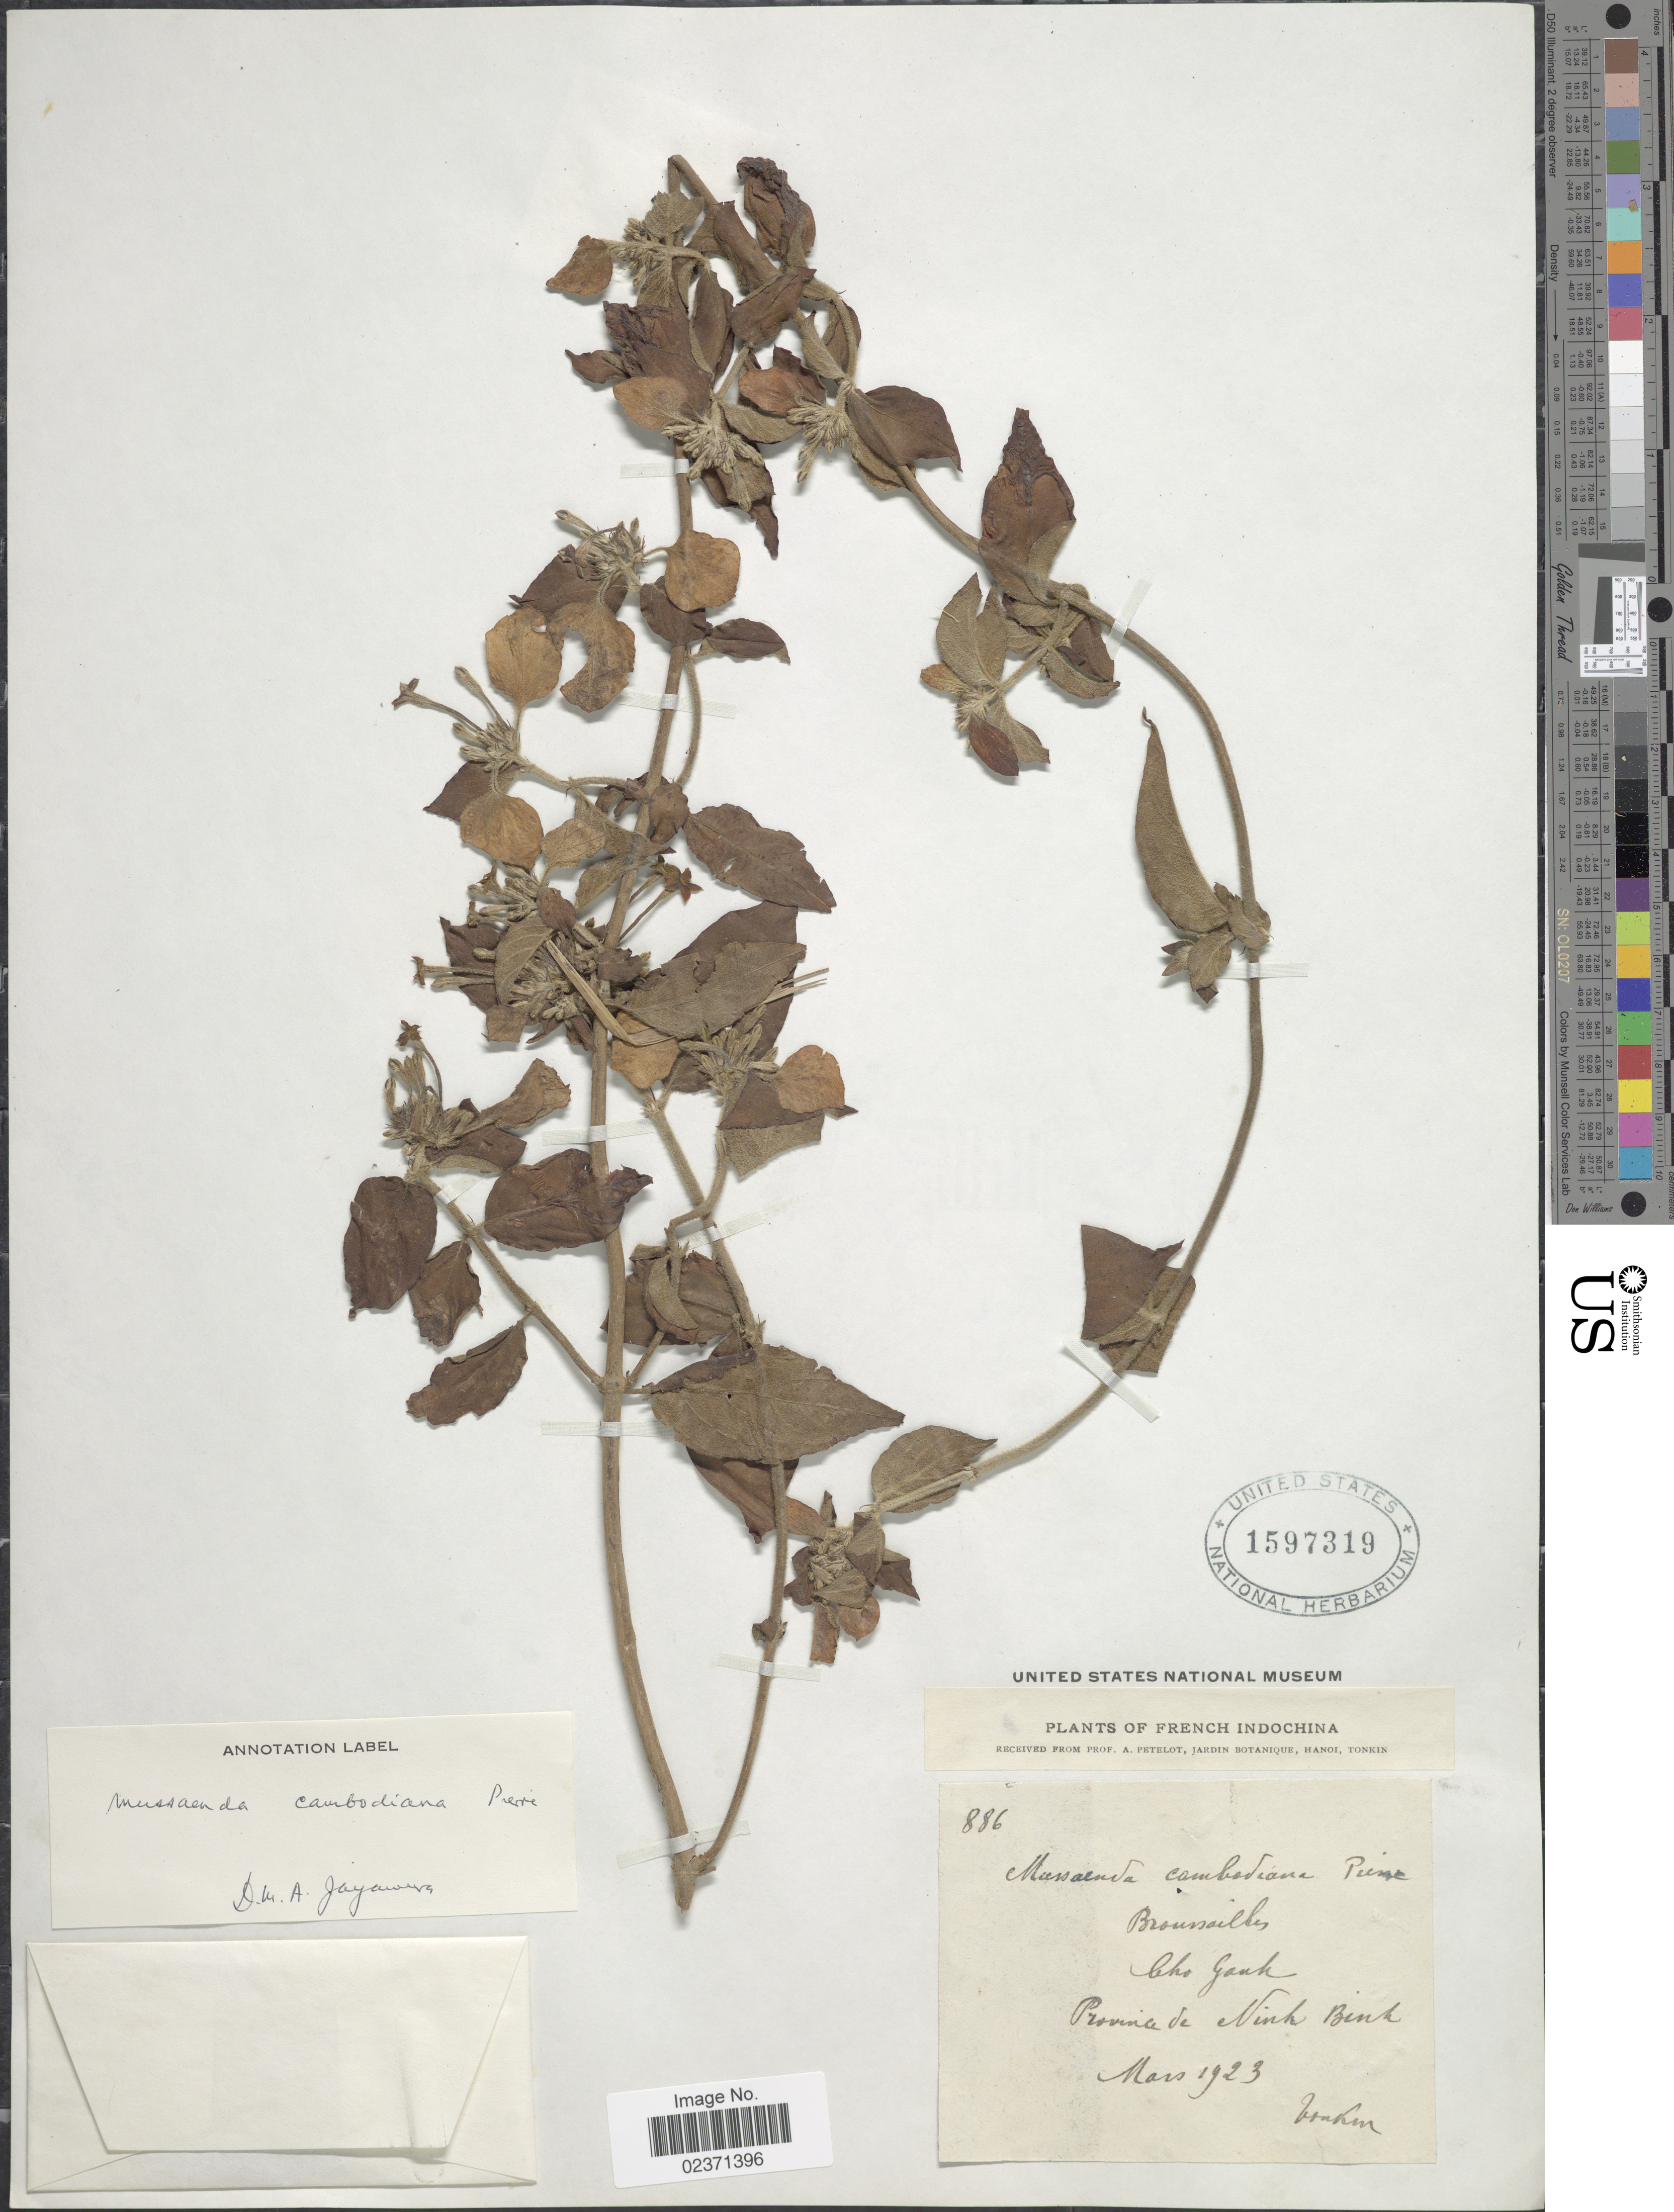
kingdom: Plantae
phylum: Tracheophyta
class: Magnoliopsida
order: Gentianales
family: Rubiaceae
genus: Mussaenda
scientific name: Mussaenda cambodiana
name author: Pierre ex Pit.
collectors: ex herb. Jardin Botanique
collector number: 886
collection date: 1923-03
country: Vietnam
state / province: Ninh Binh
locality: French Indochina, Tonkin, Cho Ganh, Provincia Ninh Binh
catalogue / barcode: US 1597319